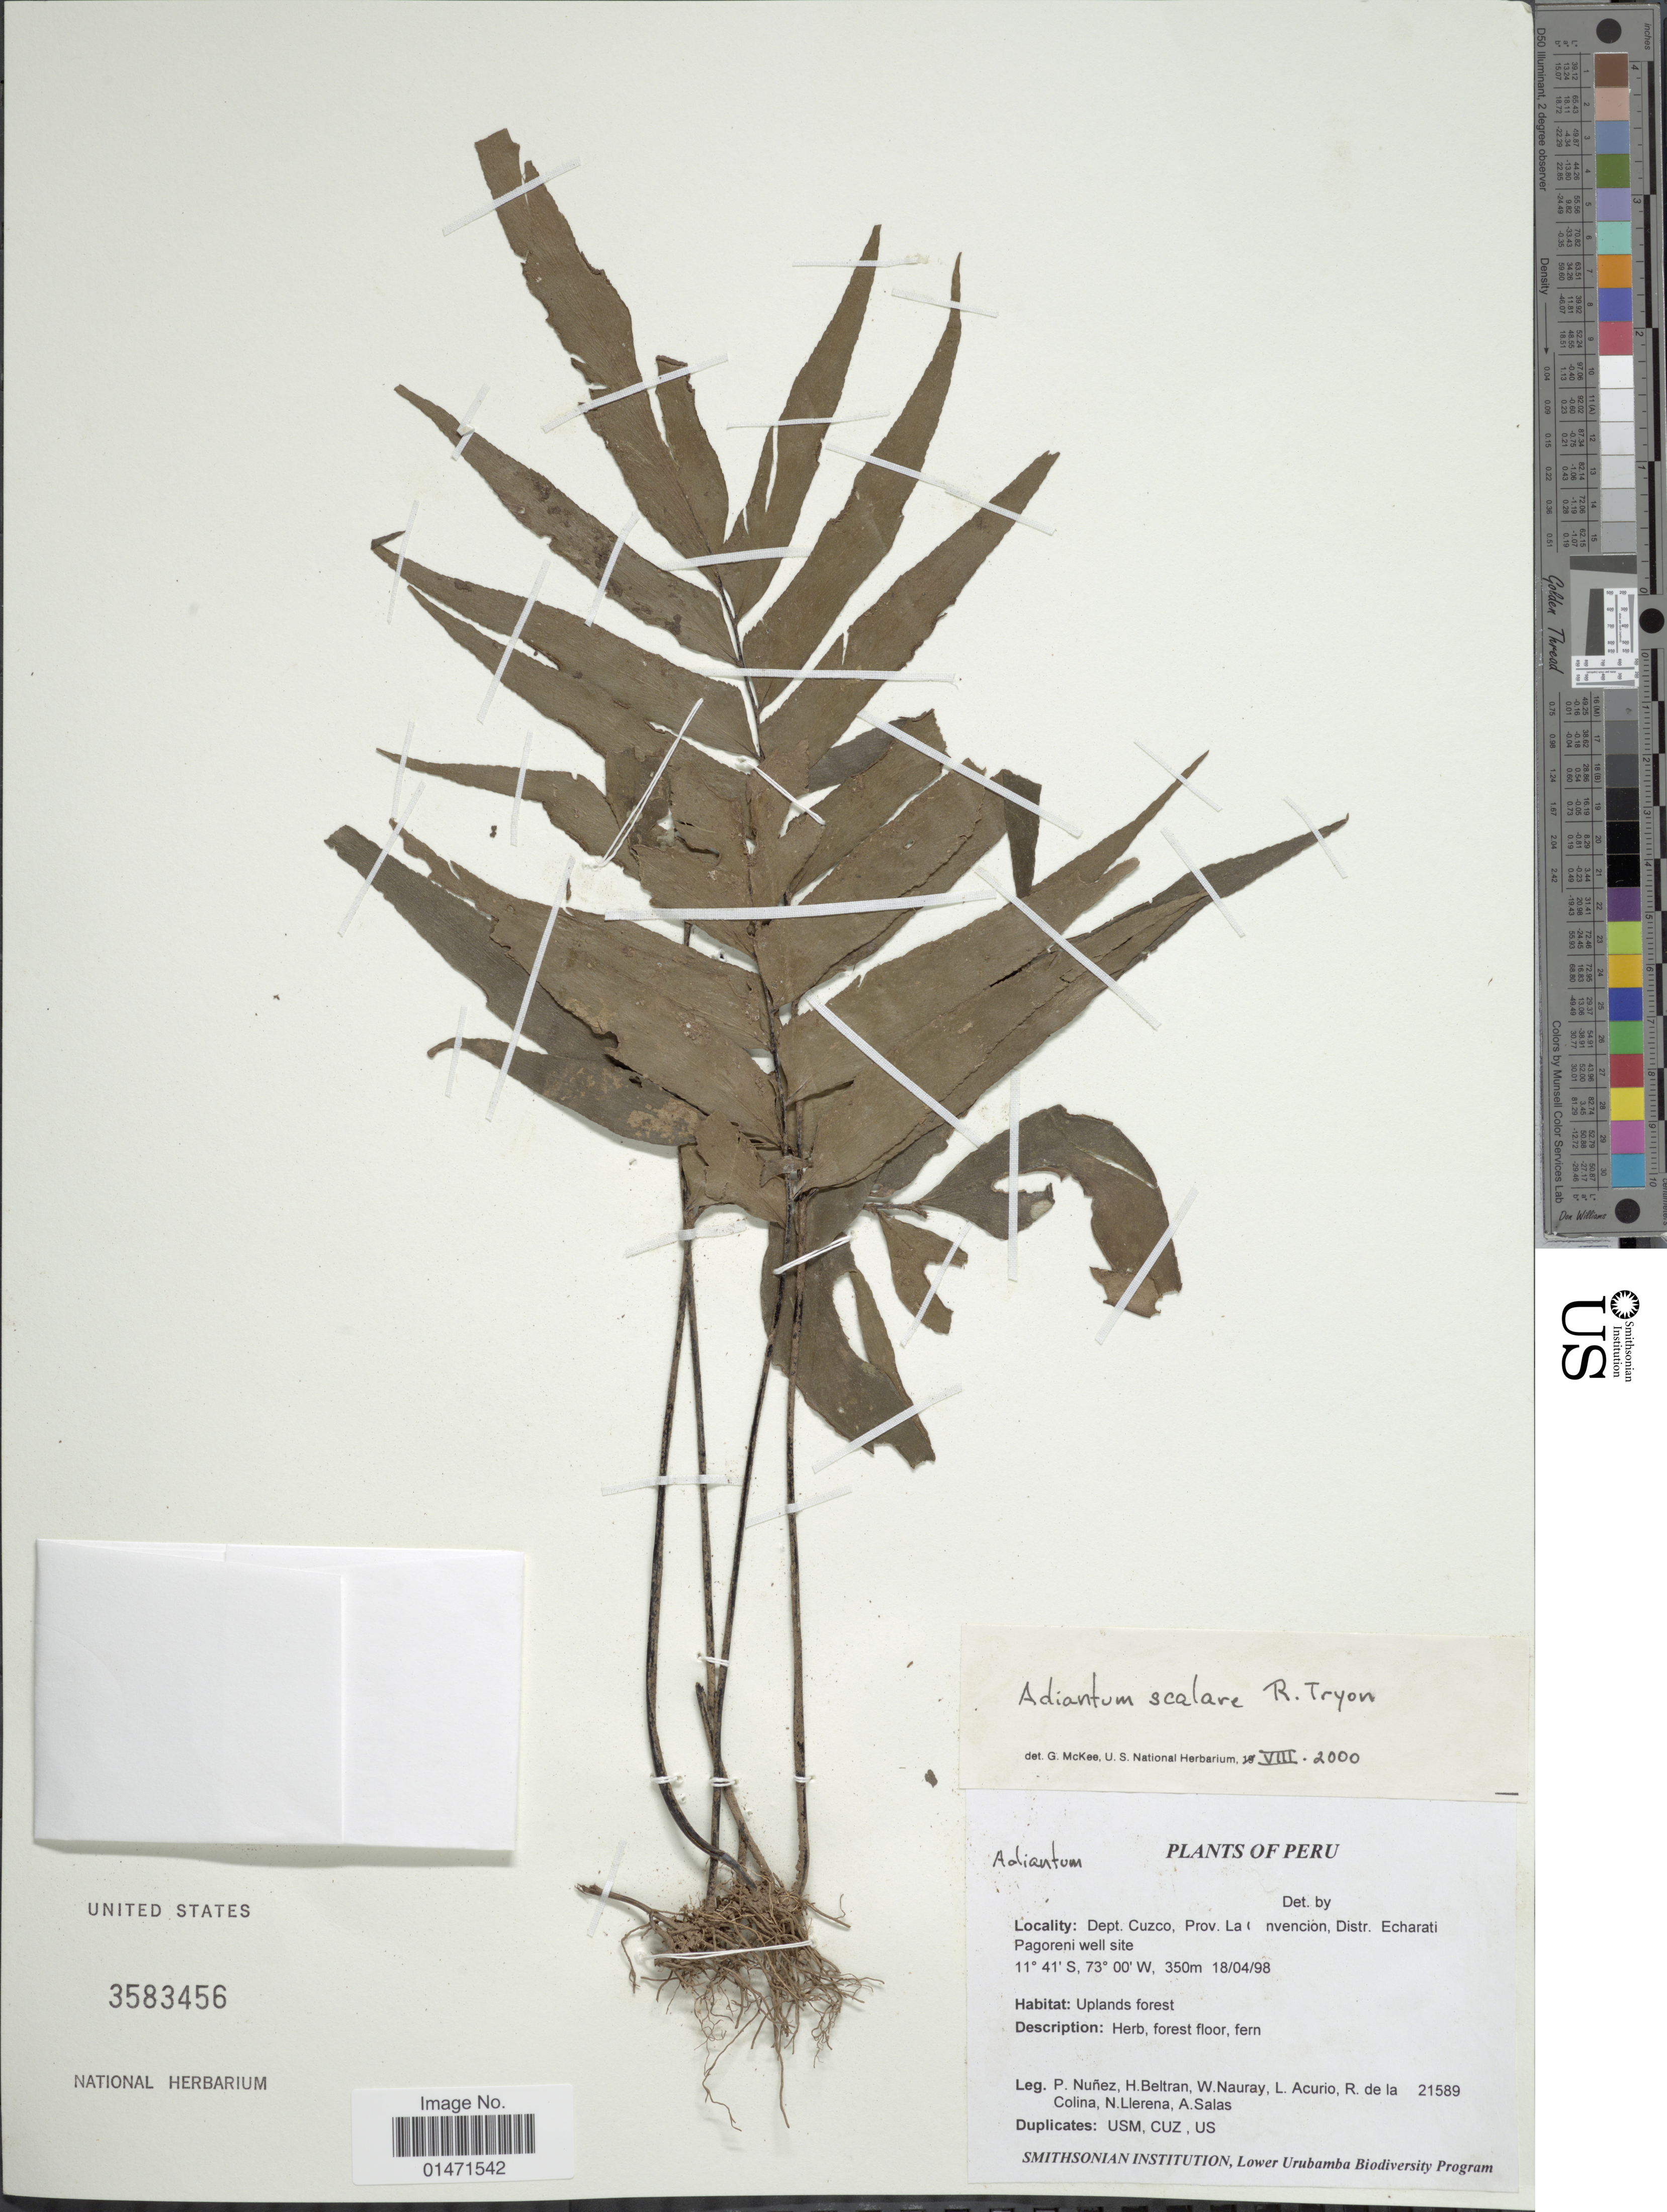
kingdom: Plantae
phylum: Tracheophyta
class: Polypodiopsida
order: Polypodiales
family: Pteridaceae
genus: Adiantum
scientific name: Adiantum scalare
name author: R.M. Tryon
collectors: P. Nuñez V., W. Beltran, L. Acurio, R. Colina & et al.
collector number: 21589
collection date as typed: Transcribed d/m/y: 18/4/98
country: Peru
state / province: Cusco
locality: Pagoreni well site, Distr. Echarati, Prov. La Convención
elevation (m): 350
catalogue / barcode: US 3583456